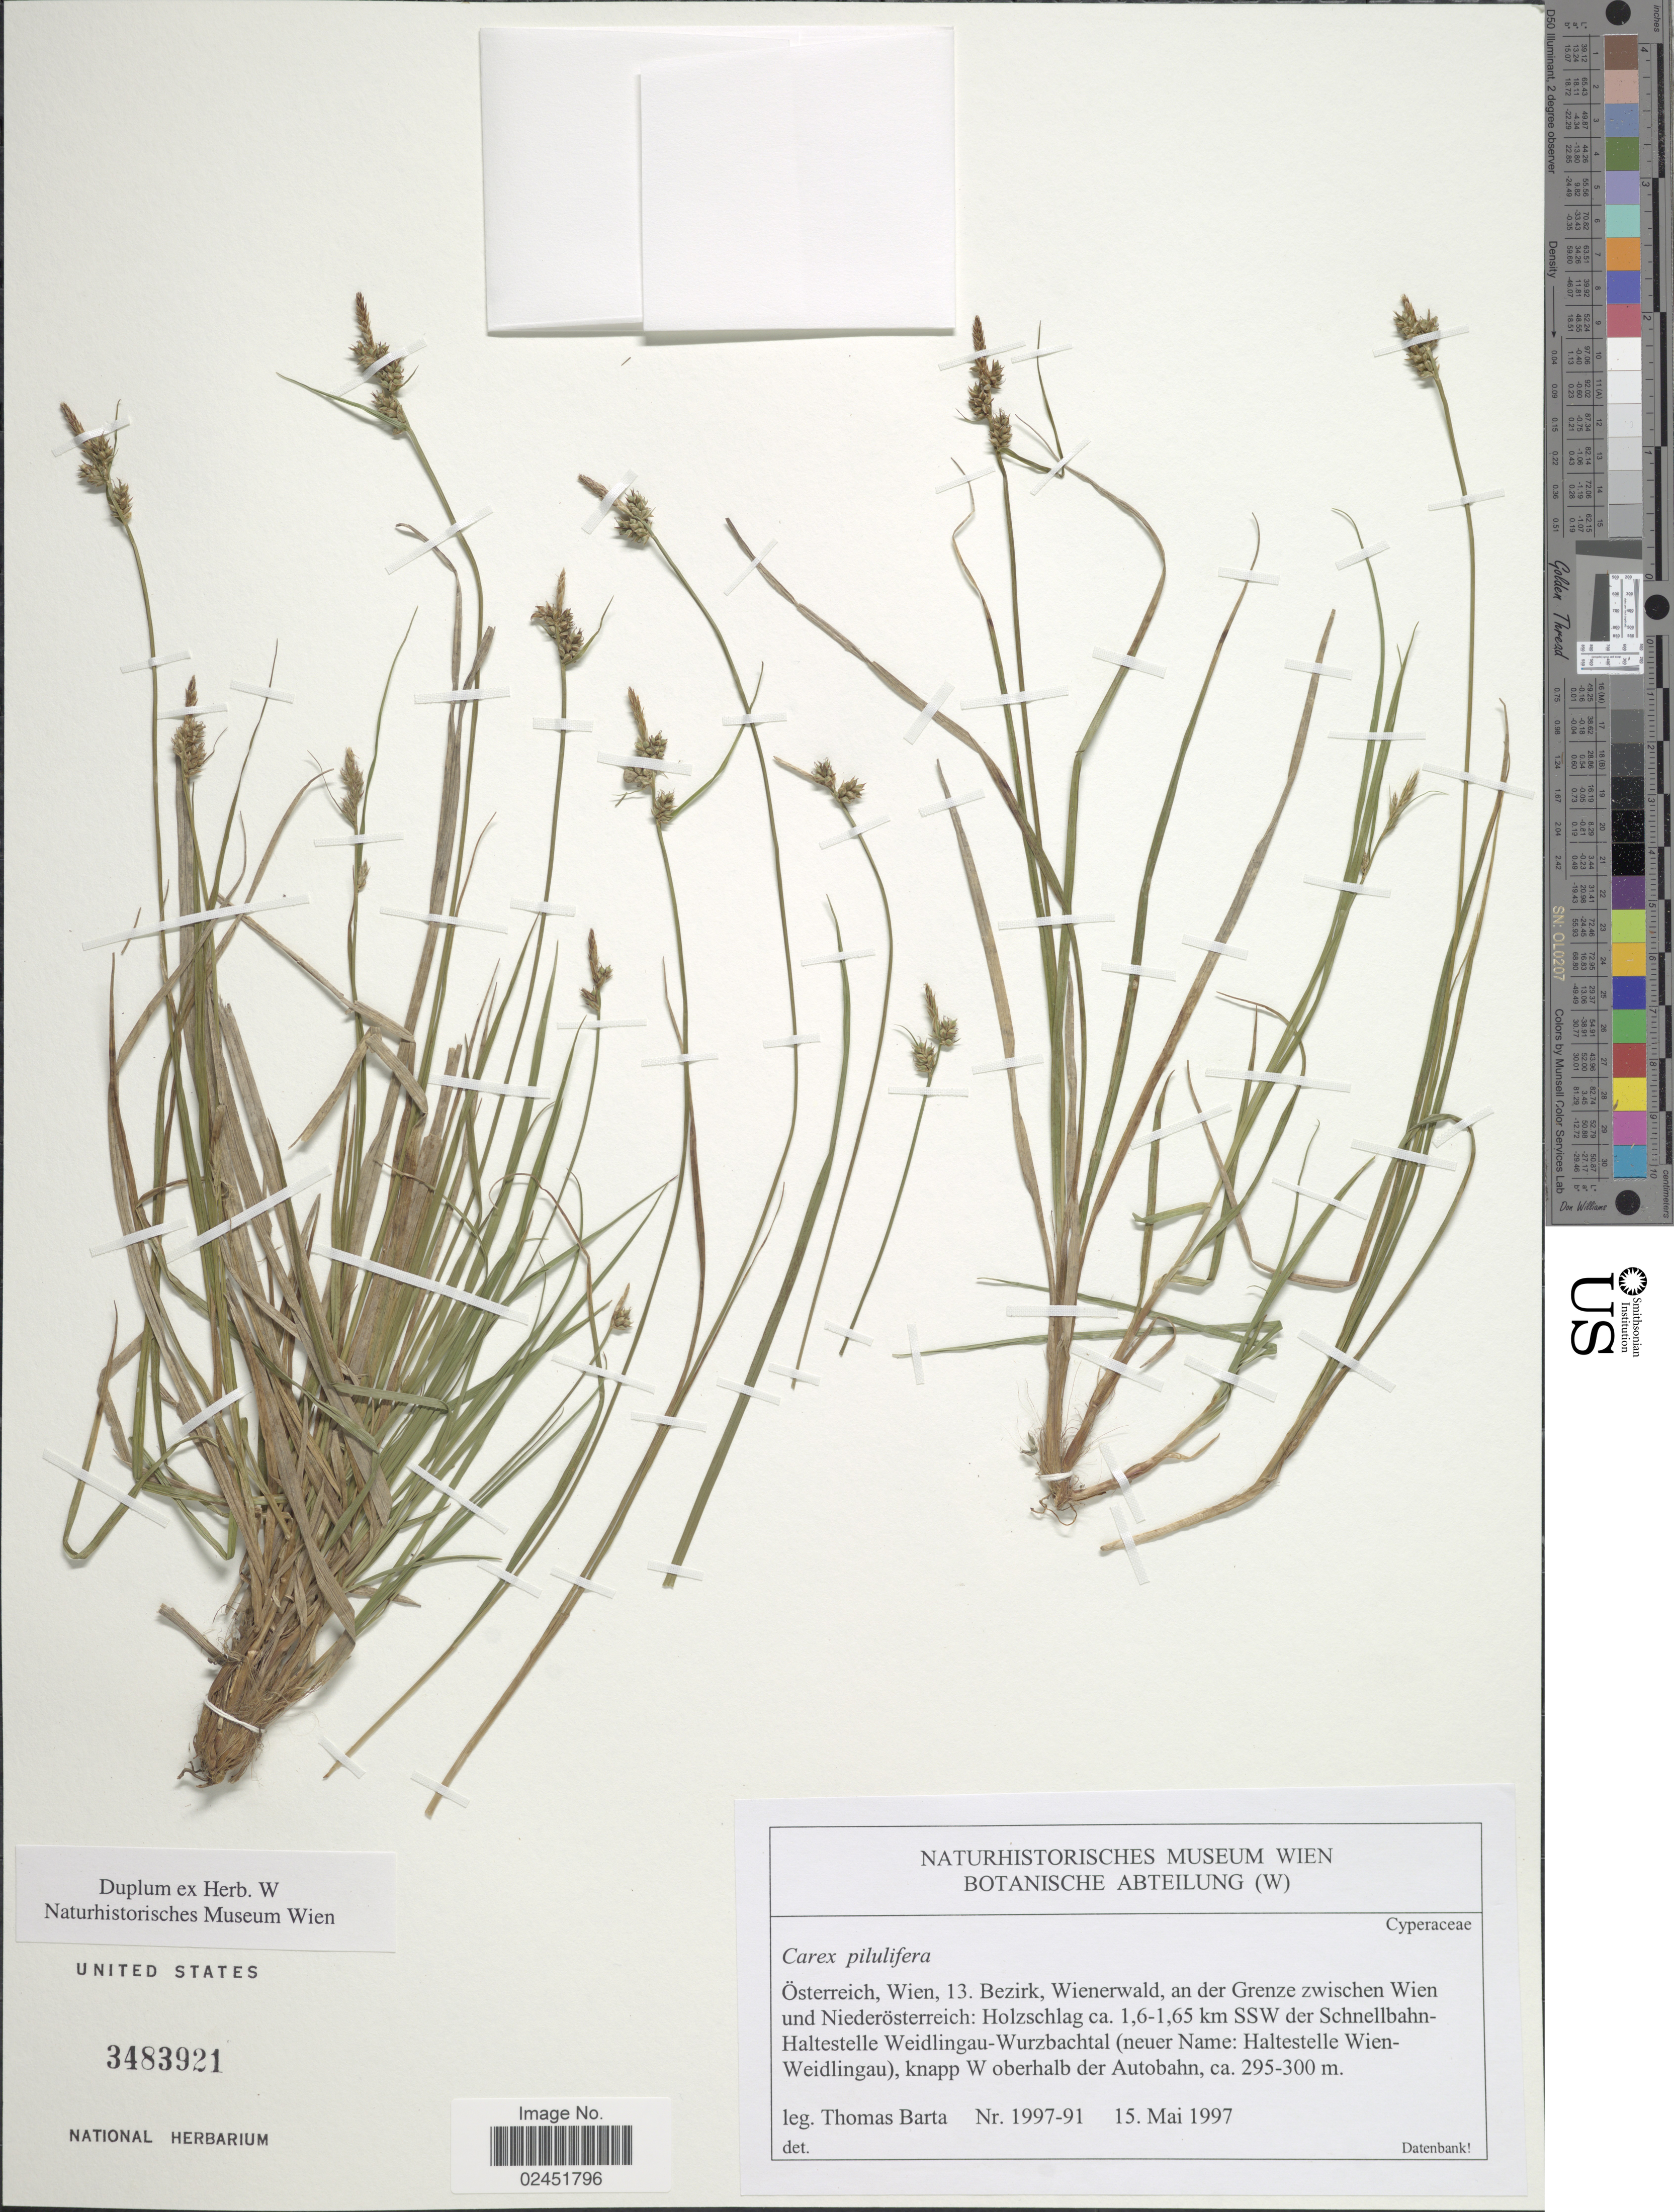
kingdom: Plantae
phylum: Tracheophyta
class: Liliopsida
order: Poales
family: Cyperaceae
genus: Carex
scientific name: Carex pilulifera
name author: L.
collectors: T. Barta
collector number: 1997-91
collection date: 1997-05-15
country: Austria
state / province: Wien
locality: Österreich, 13. Bezirk, Wienerwald, an der Grenze zwischen Wien und Niederosterreich: Holzschlag ca. 1,6-1,65 km SSW der Schnellbahn-Haltestelle Weidlingau-Wurzbachtal (neuer Name: Haltestelle Wien-Weidlingau), knapp W oberhalb der Autobahn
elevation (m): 295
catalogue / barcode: US 3483921